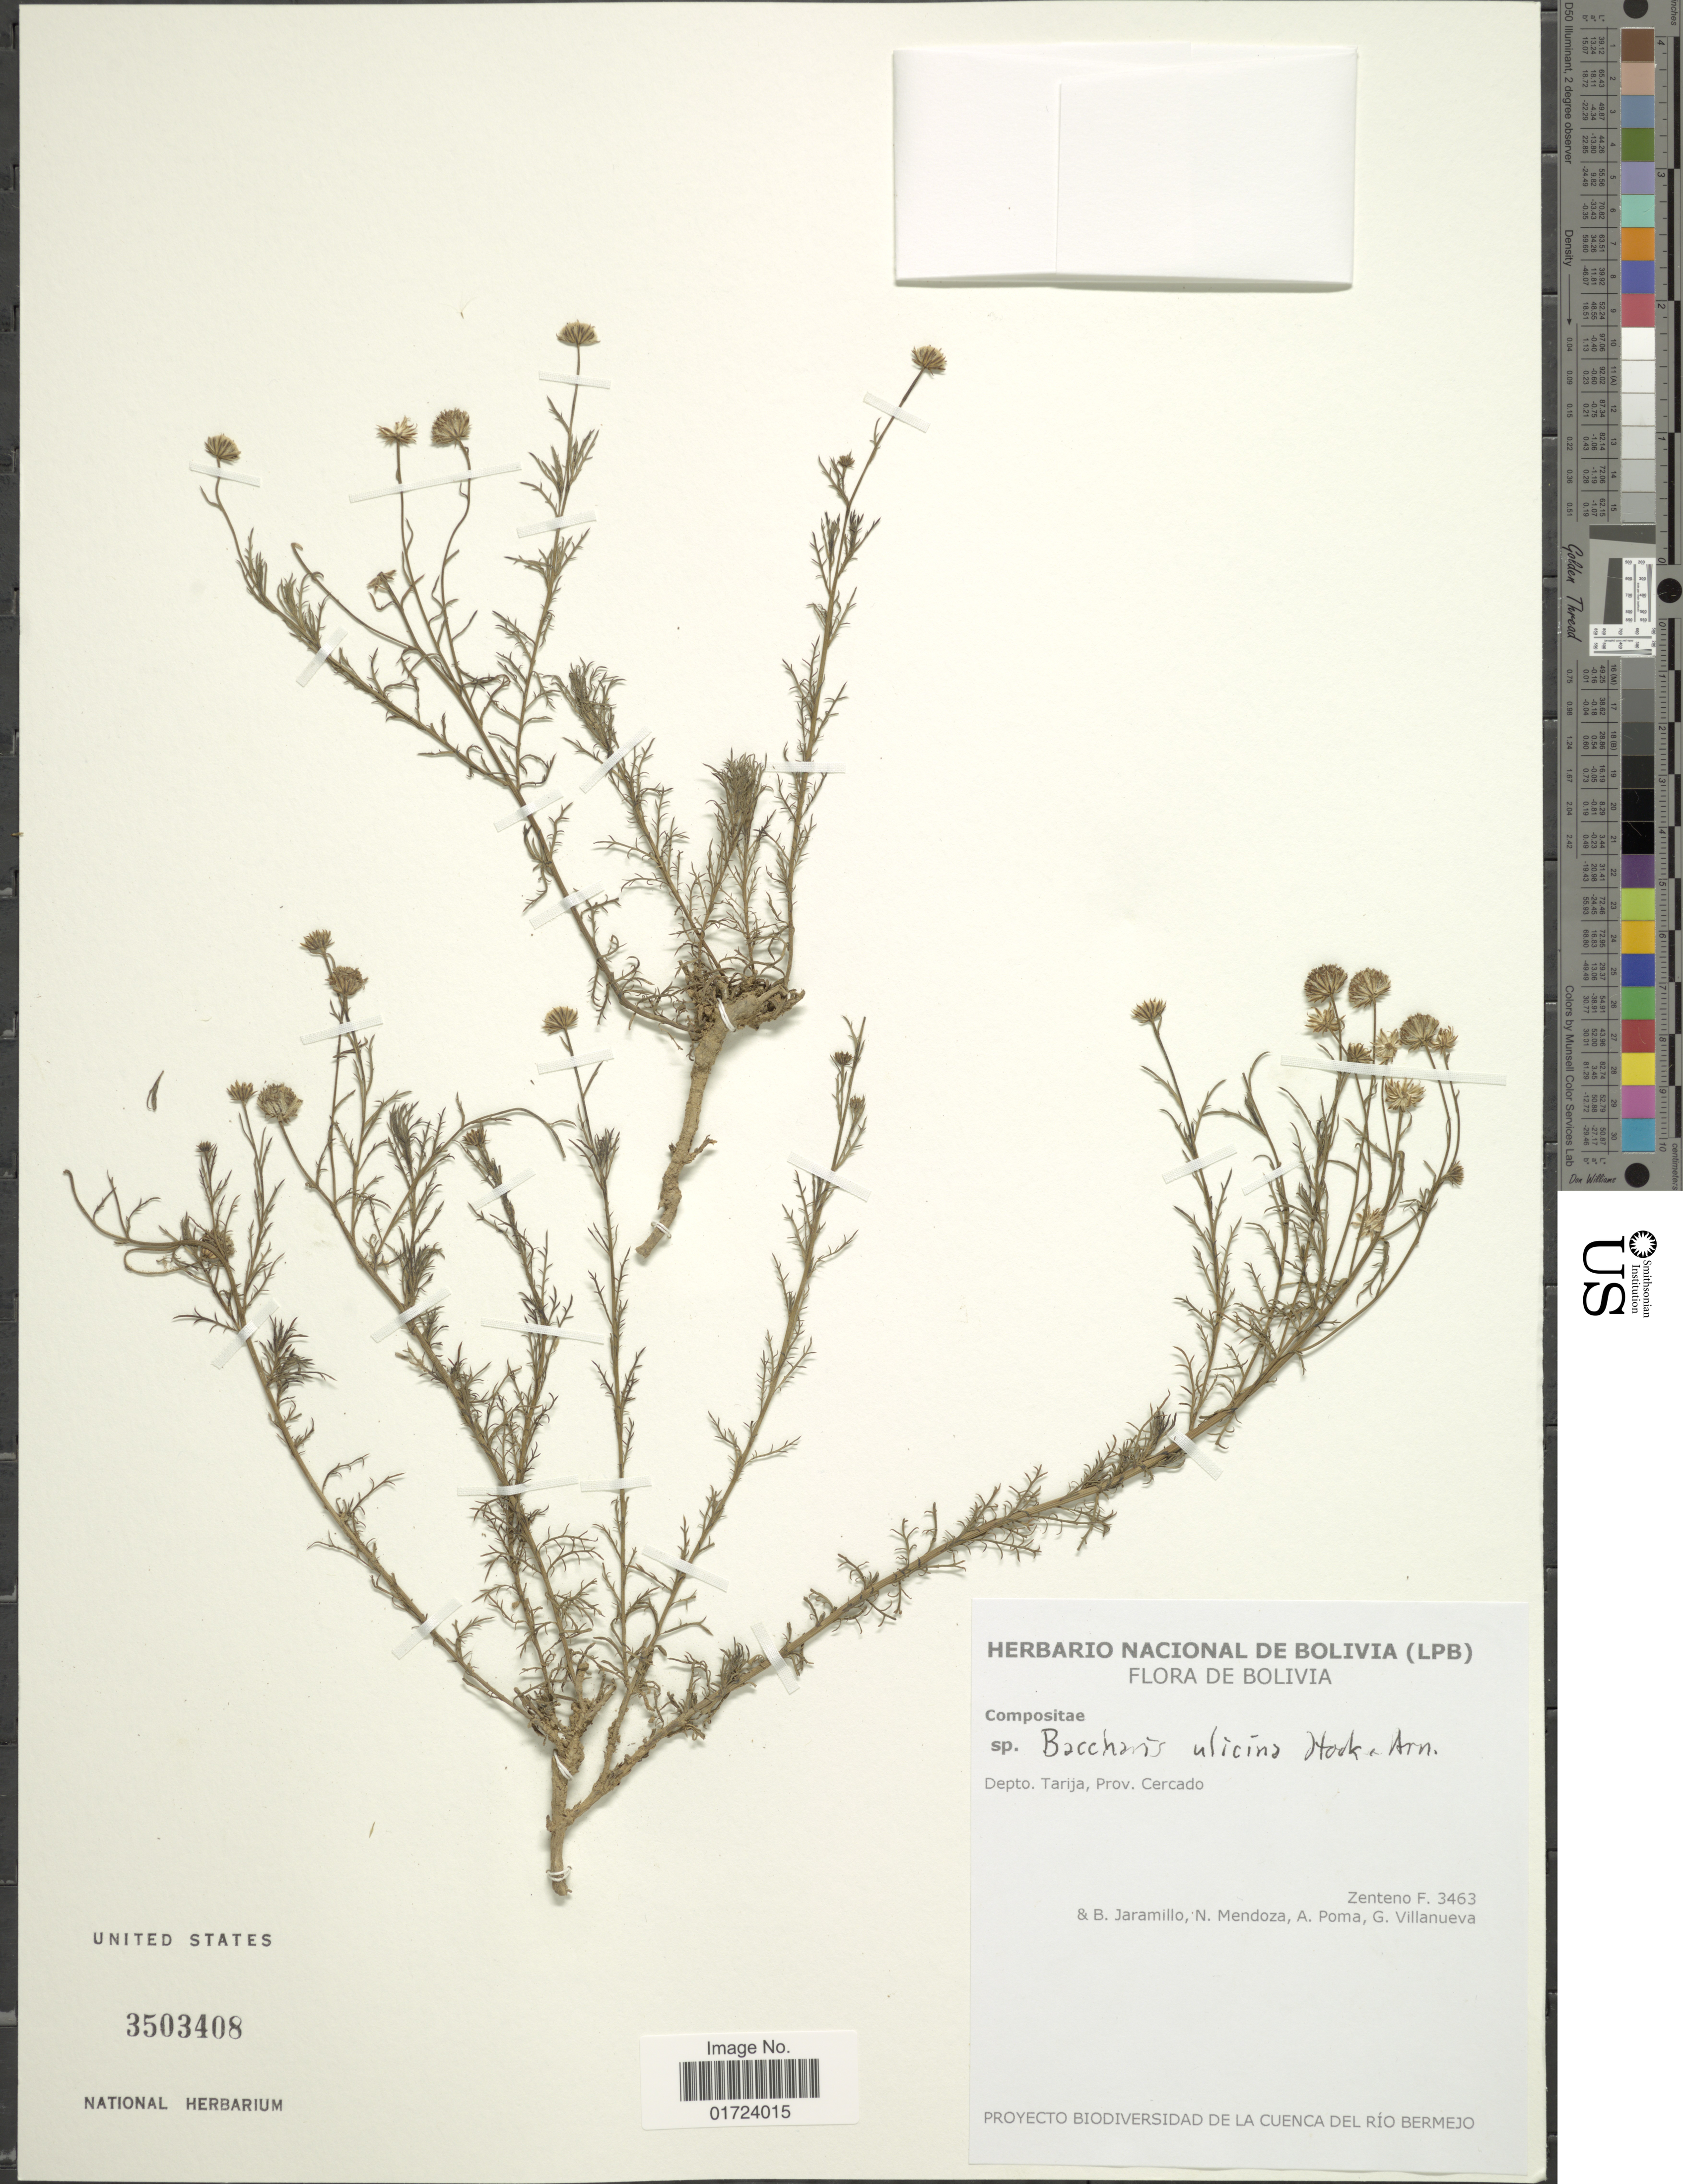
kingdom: Plantae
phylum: Tracheophyta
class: Magnoliopsida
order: Asterales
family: Asteraceae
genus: Baccharis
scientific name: Baccharis ulicina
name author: Hook. & Arn.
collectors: F. Zenteno, B. Jaramillo, N. Mendoza & G. Villanueva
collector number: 3463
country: Bolivia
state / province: Tarija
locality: Depto. Tarija, Prov. Cercado.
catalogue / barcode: US 3503408